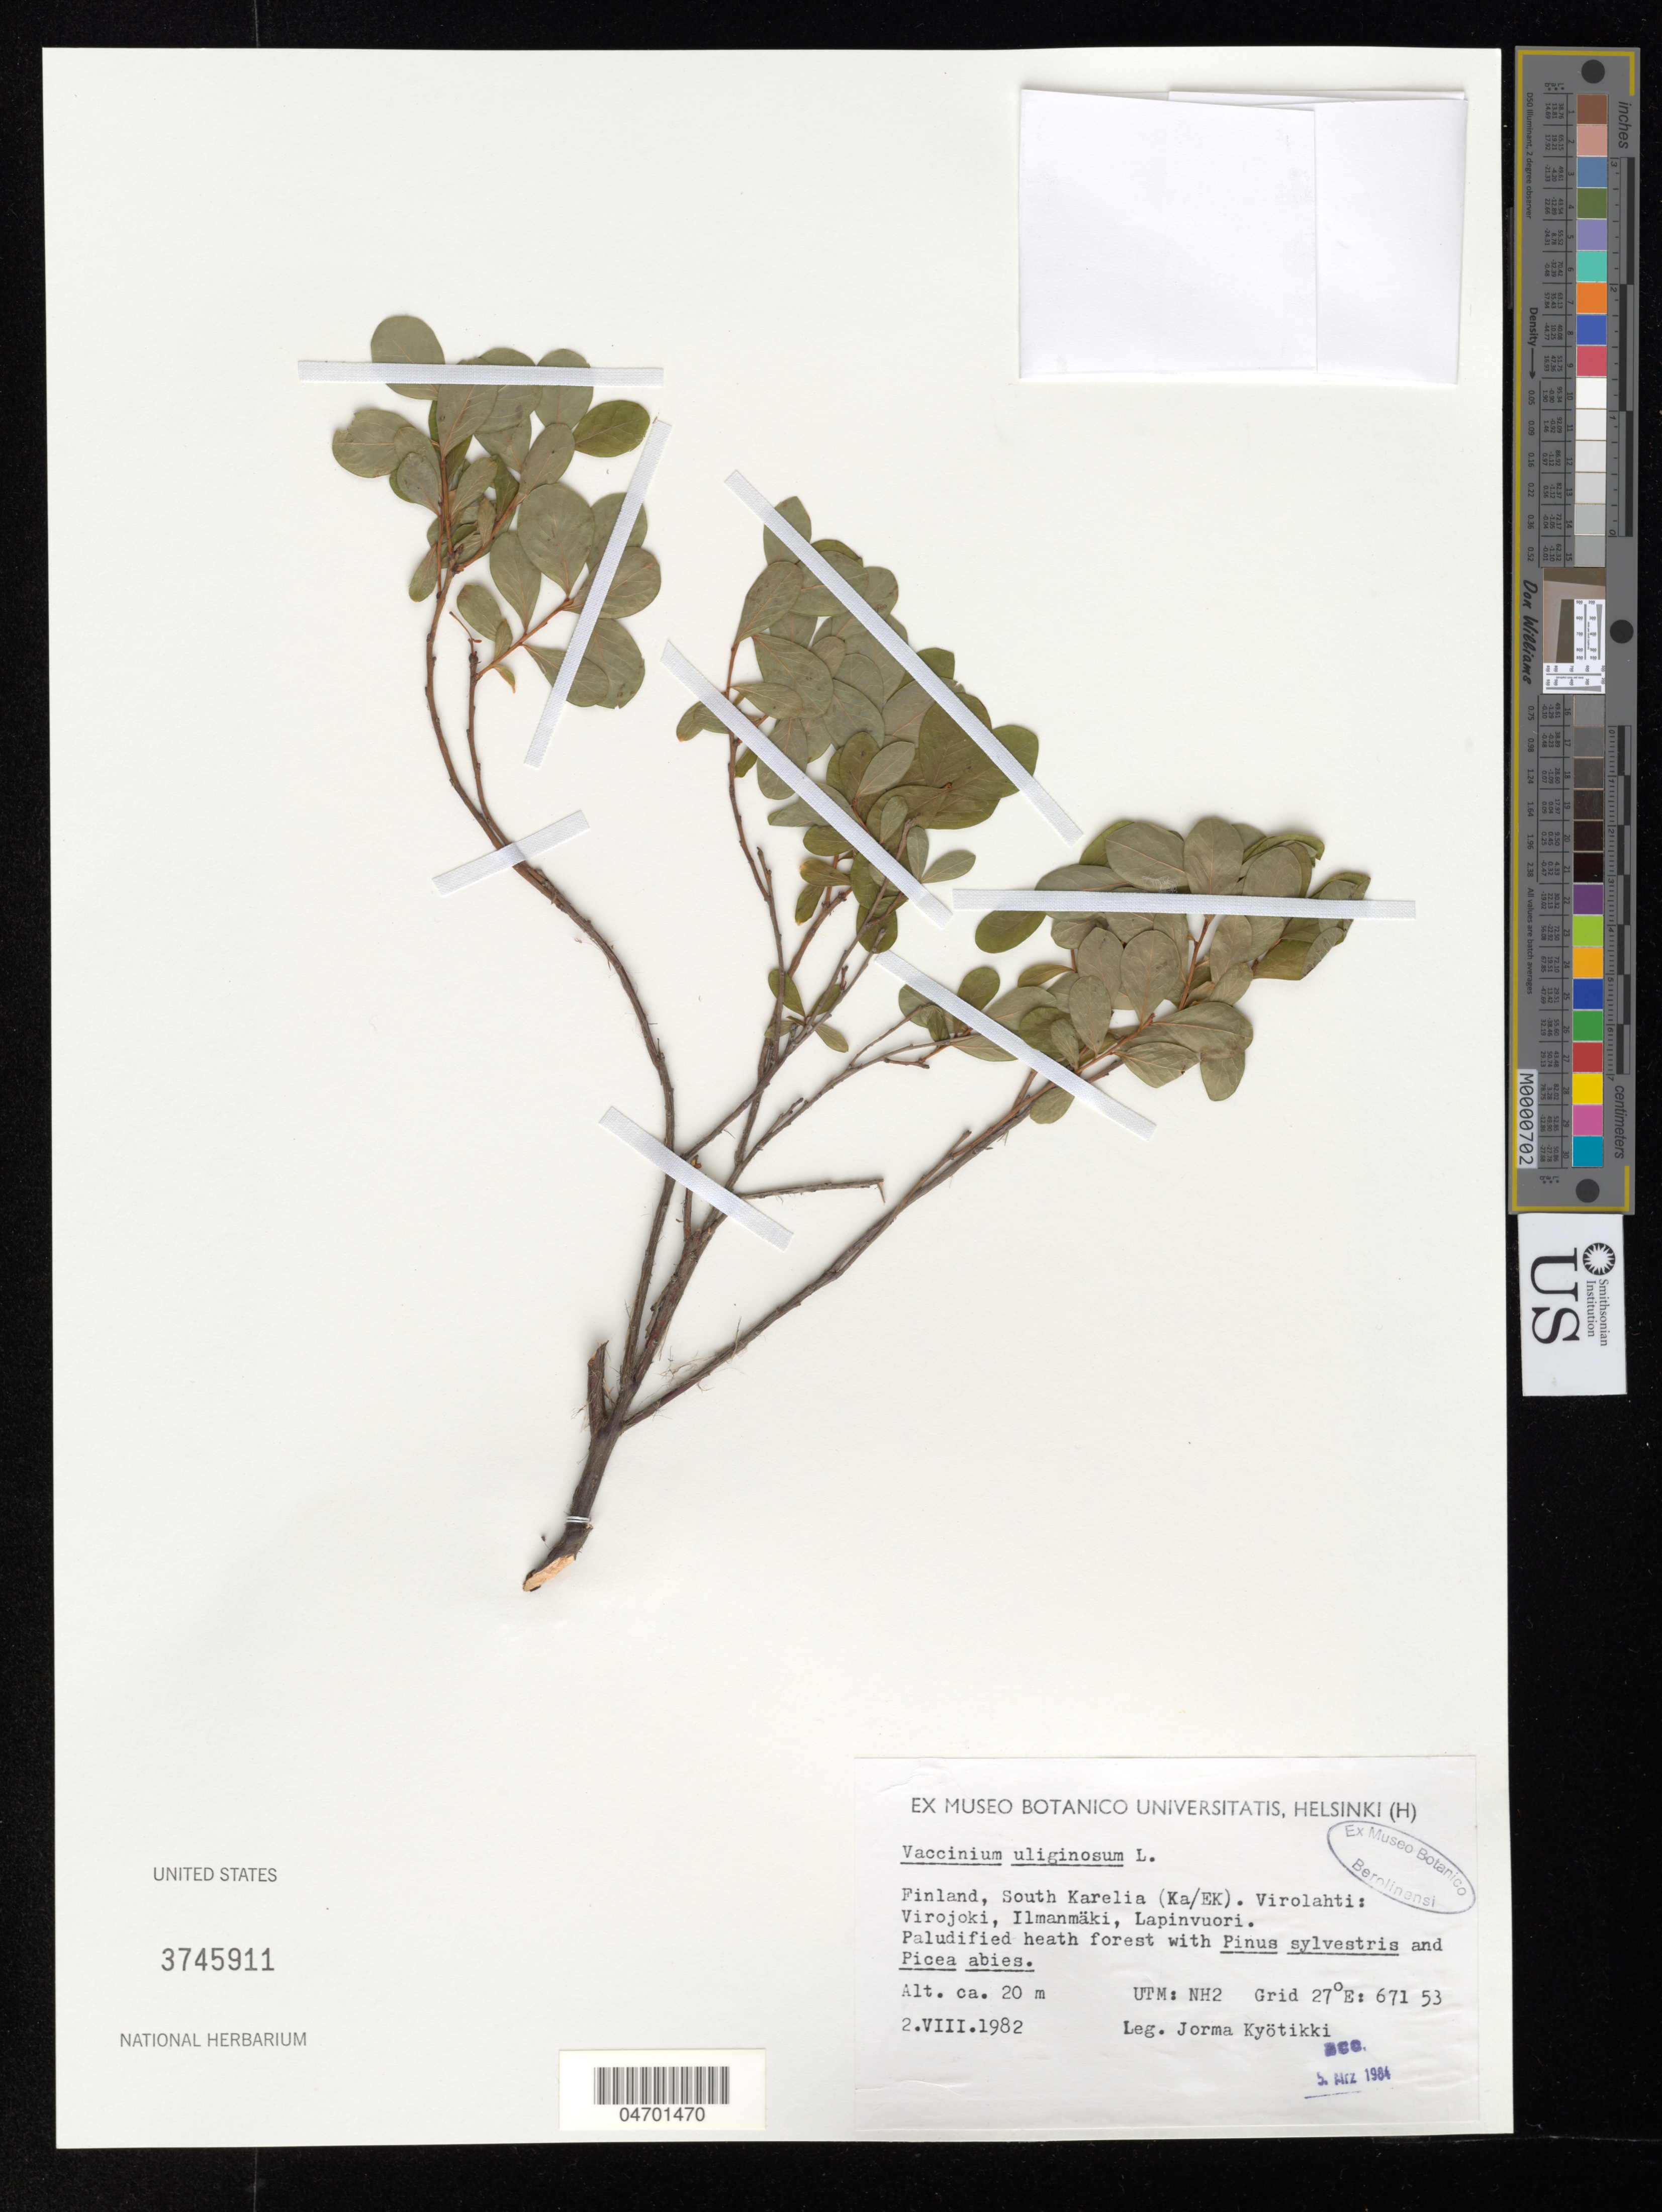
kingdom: Plantae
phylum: Tracheophyta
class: Magnoliopsida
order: Ericales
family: Ericaceae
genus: Vaccinium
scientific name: Vaccinium uliginosum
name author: L.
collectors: A. Colwell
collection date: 1982-08-02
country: Finland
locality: South Karelia (Ka/EK). Virolahti: Virojoki, Ilmanmäki, Lapinvuori. UTM: NH2 Grid 27º E: 671 53.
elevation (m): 20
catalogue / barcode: US 3745911